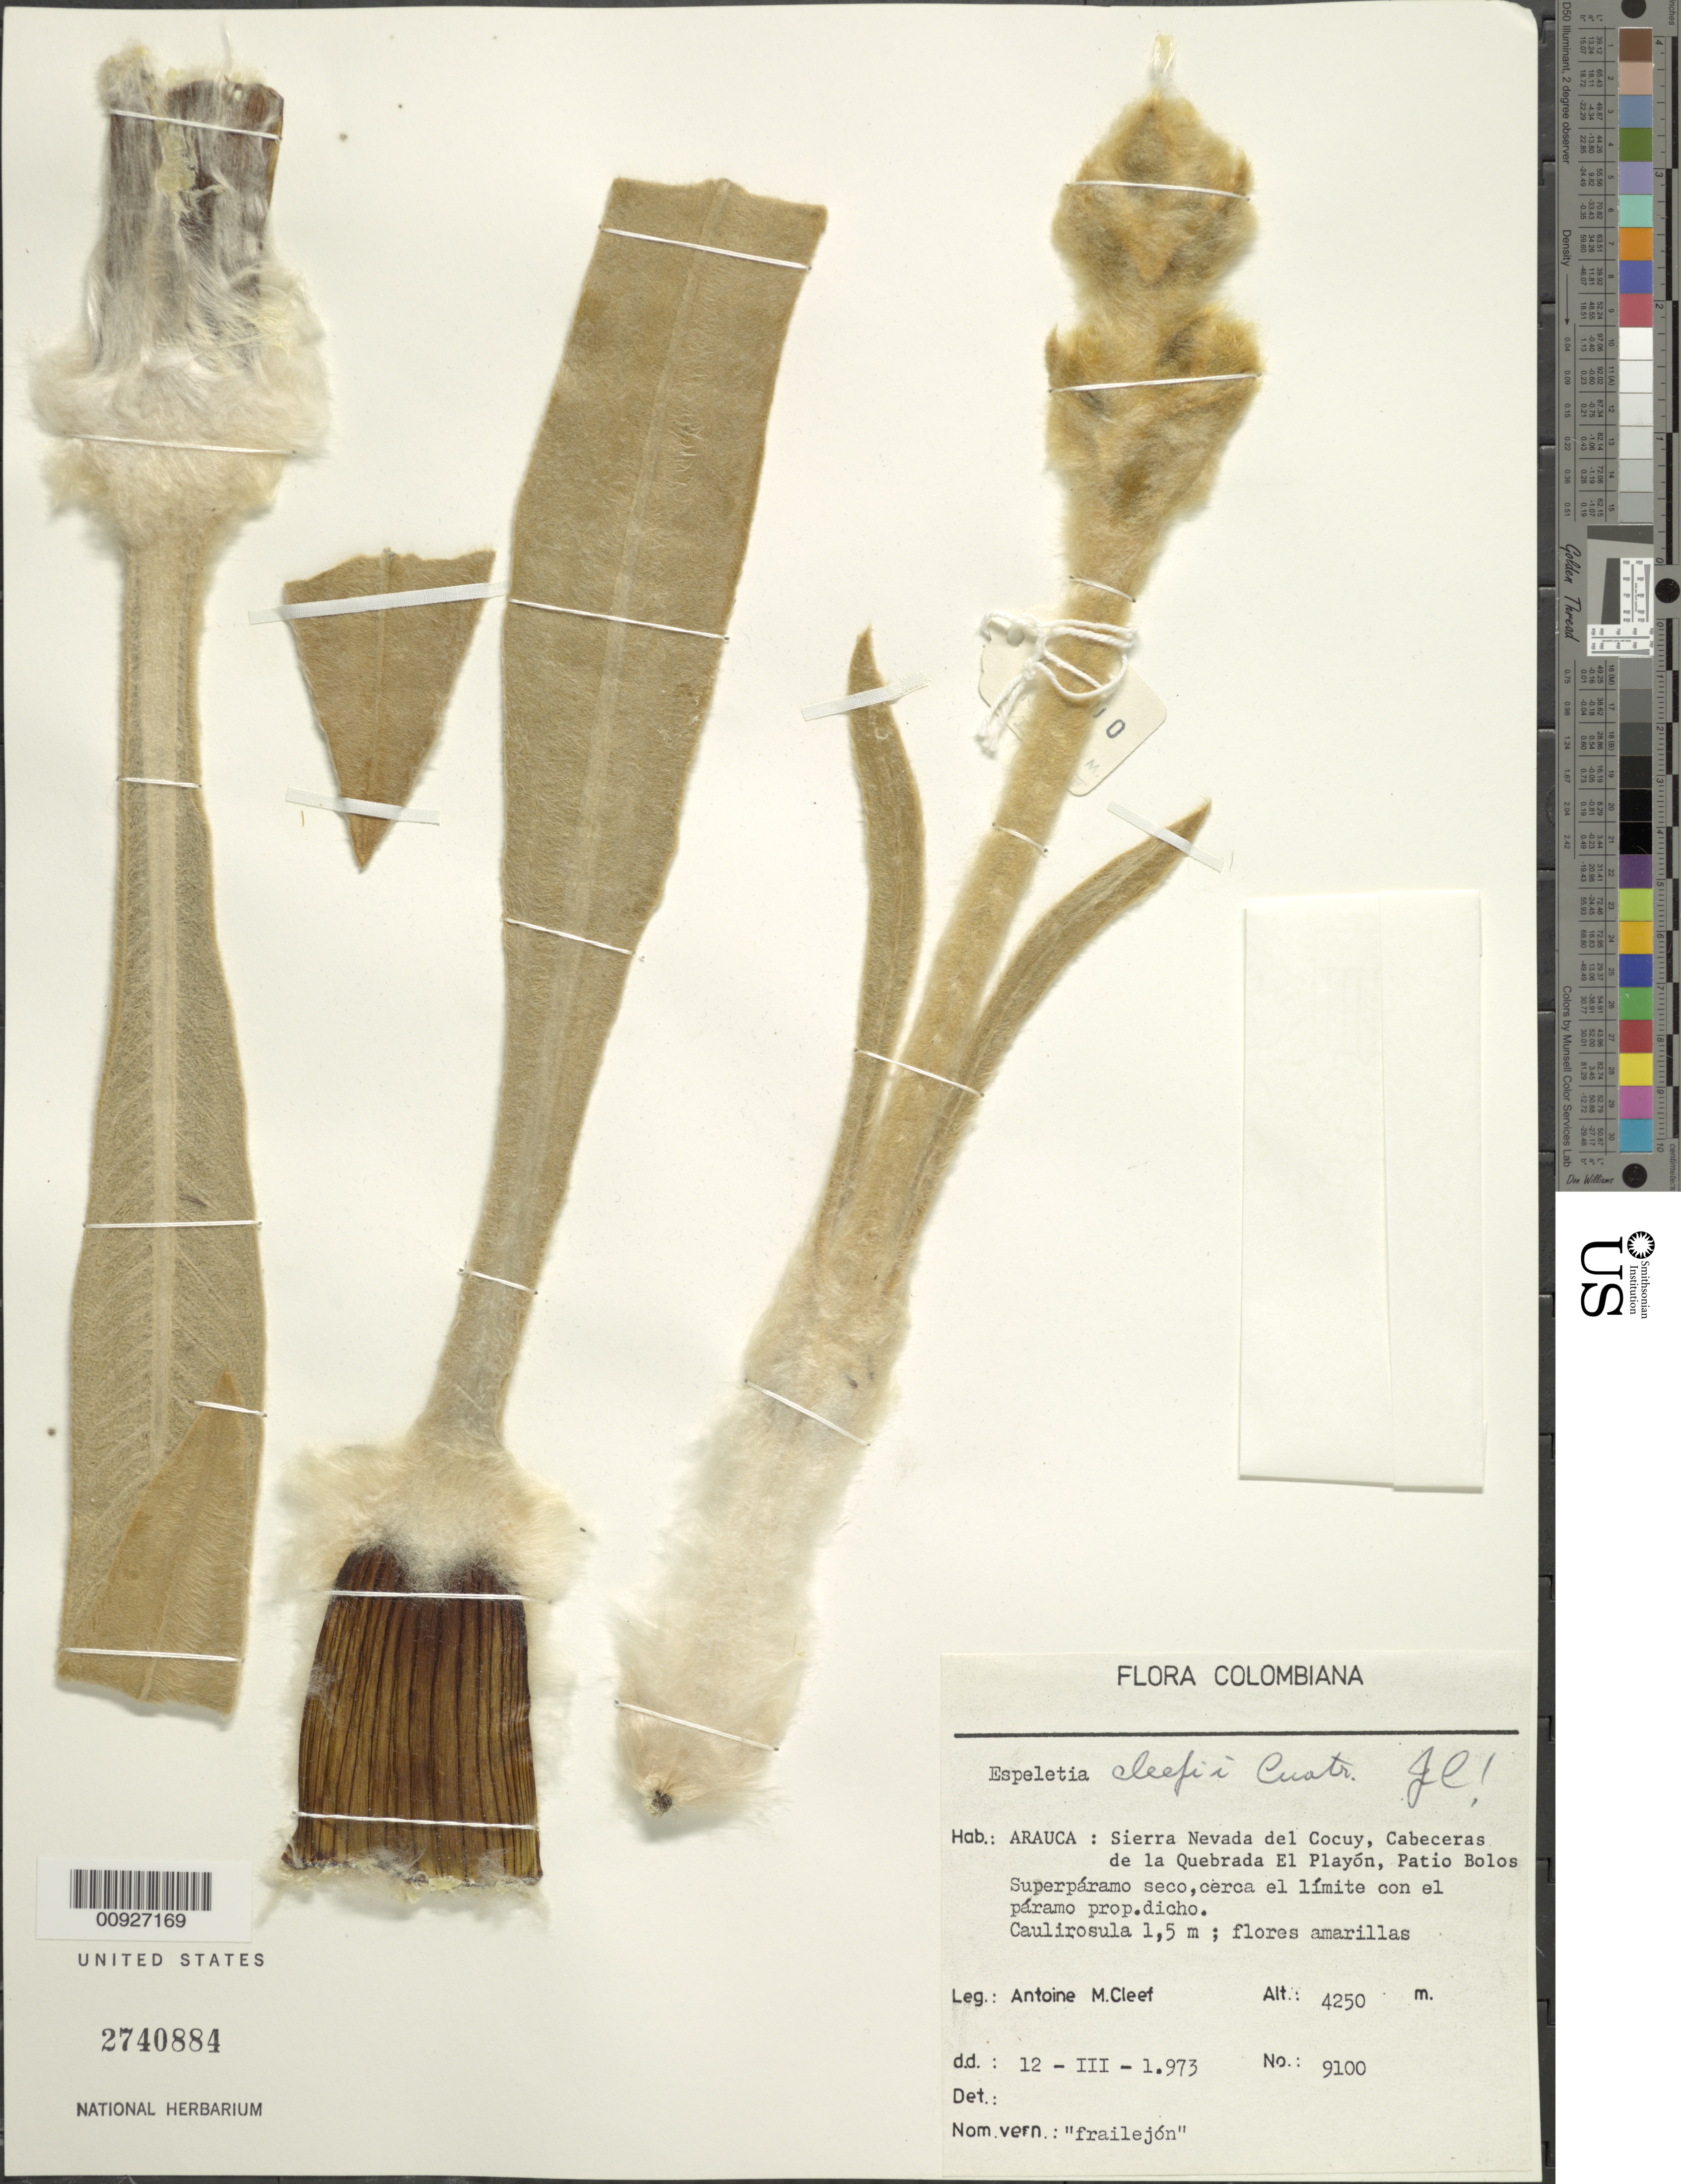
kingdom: Plantae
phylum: Tracheophyta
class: Magnoliopsida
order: Asterales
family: Asteraceae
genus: Espeletia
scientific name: Espeletia cleefii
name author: Cuatrec.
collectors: A. M. Cleef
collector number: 9100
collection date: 1973-03-12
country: Colombia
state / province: Arauca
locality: Sierra Nevada del Cocuy, Cabecaras de la Quebrada El Playón, Patio Bolos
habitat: Superpáramo seco, cerca el limete con el páramo prop. Dicho.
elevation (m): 4250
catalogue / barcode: US 2740884